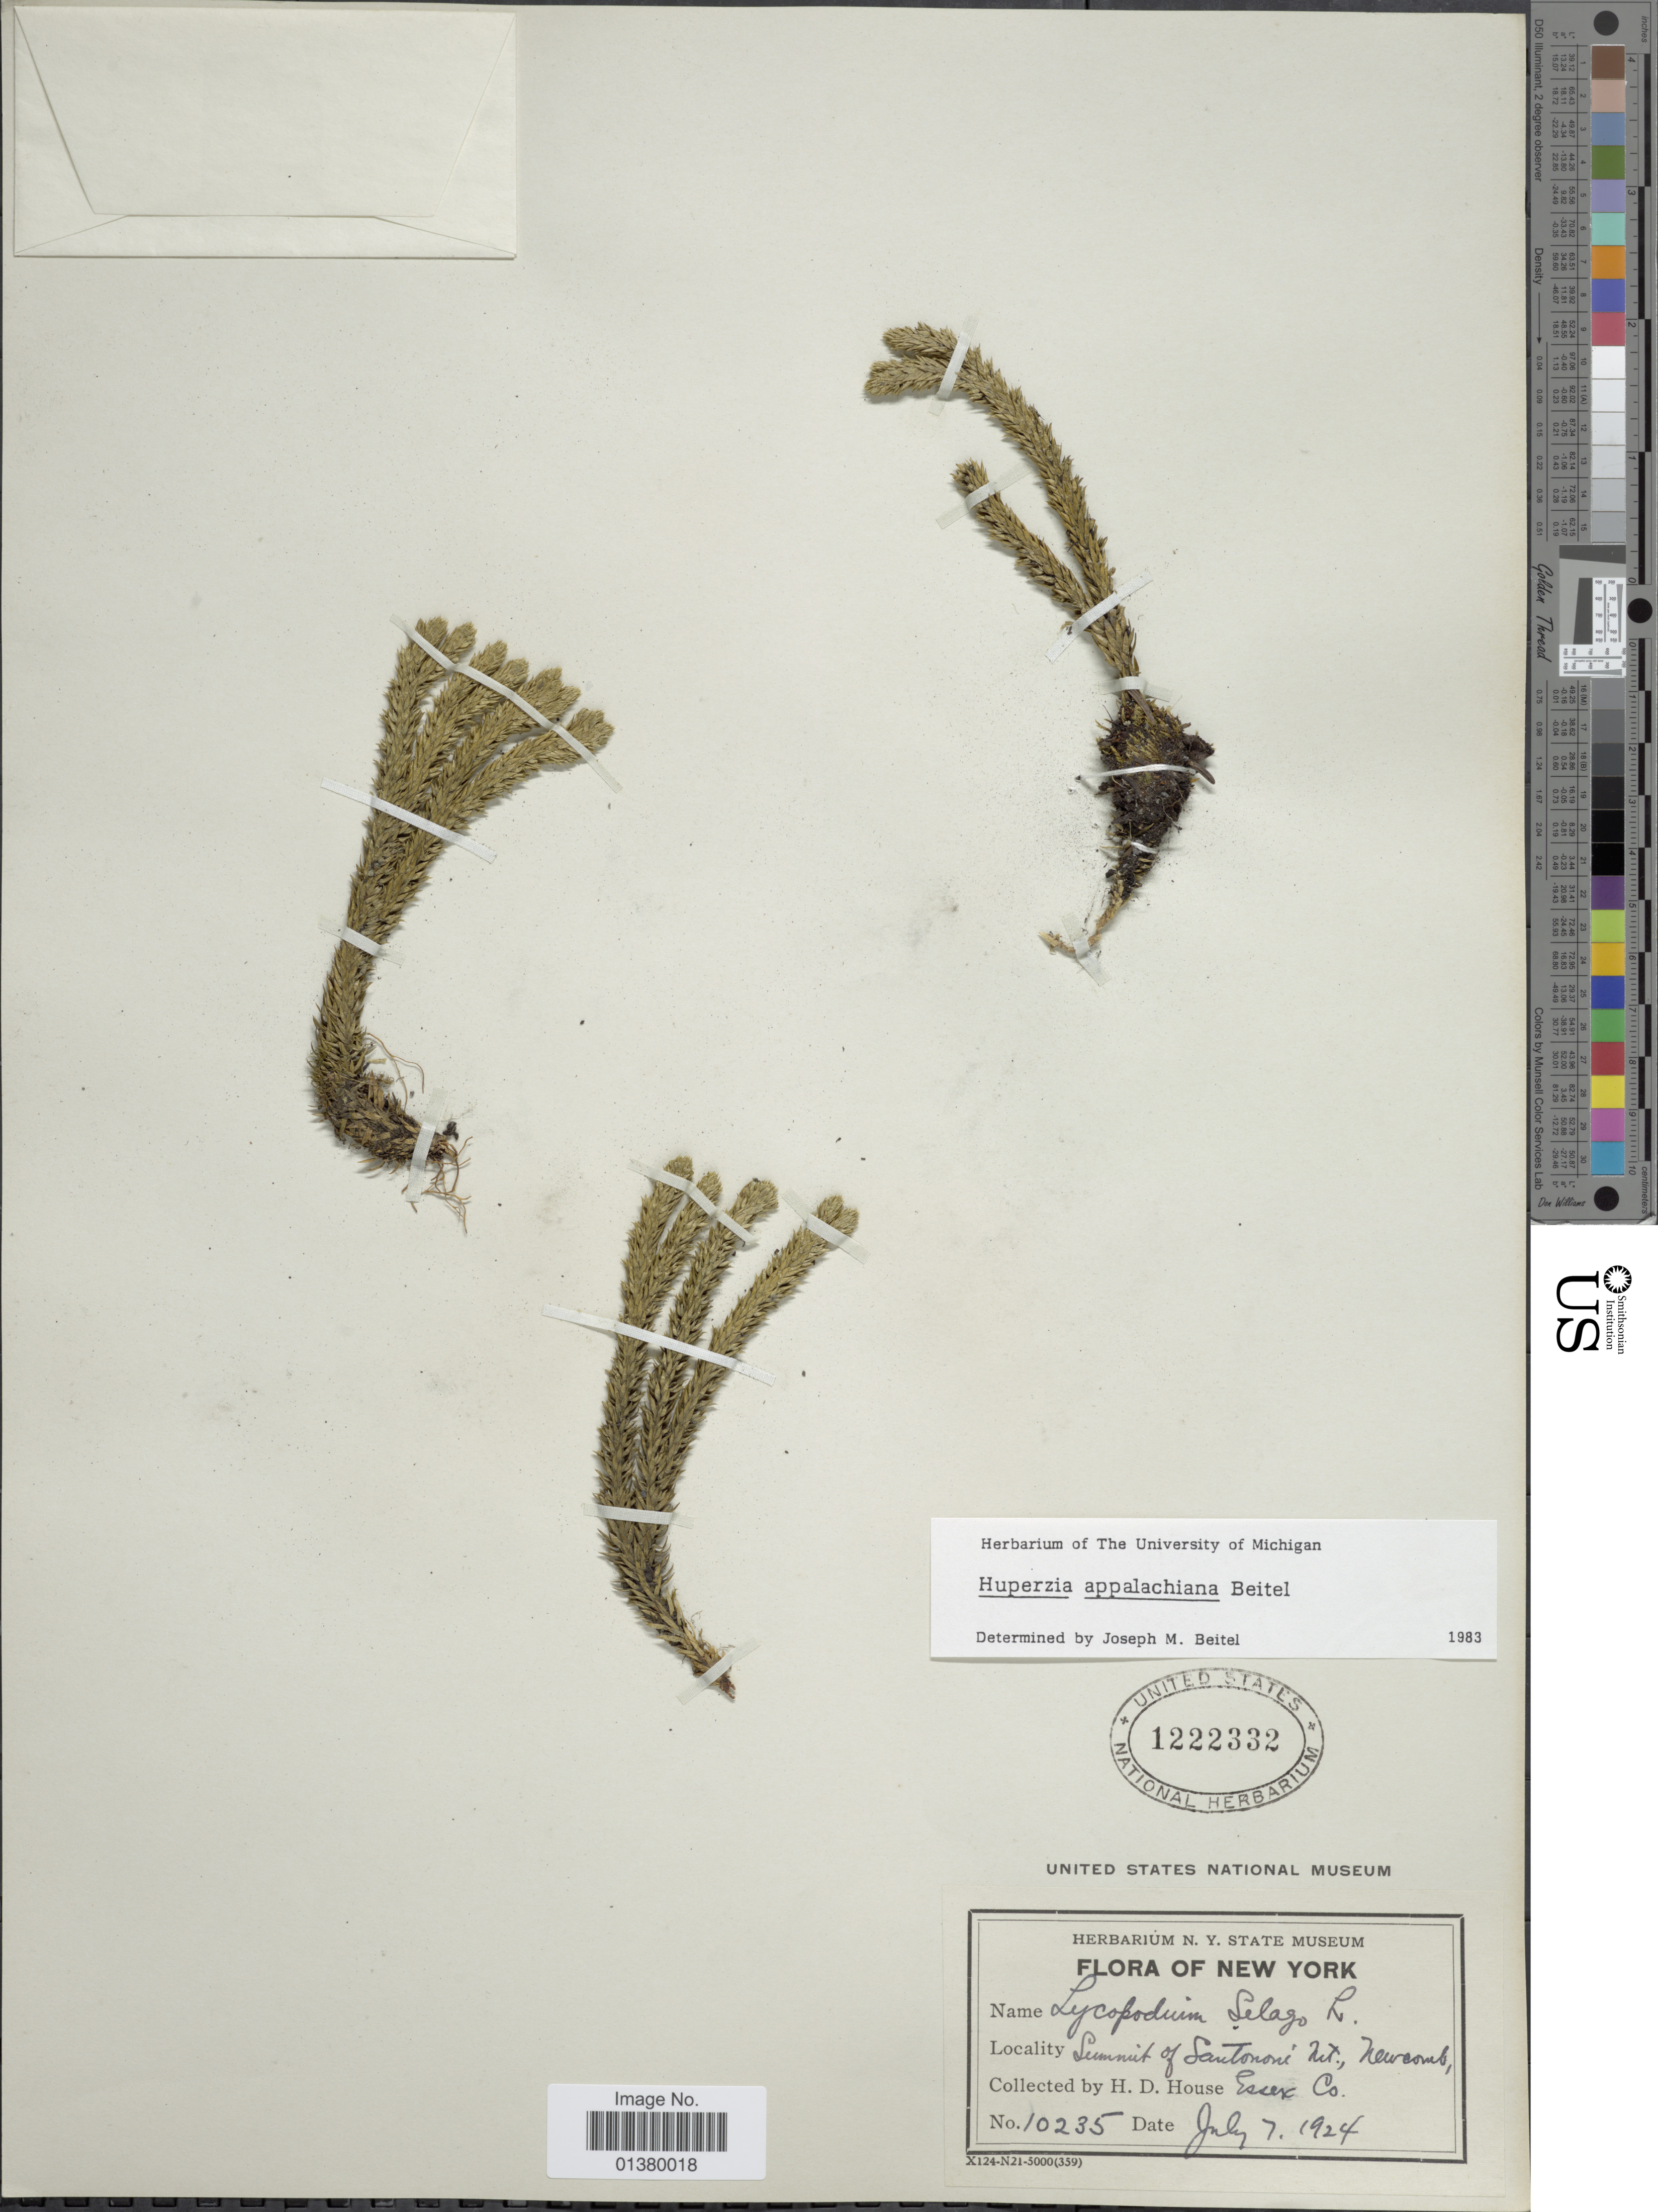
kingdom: Plantae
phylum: Tracheophyta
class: Lycopodiopsida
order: Lycopodiales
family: Lycopodiaceae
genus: Huperzia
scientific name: Huperzia appalachiana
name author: Beitel & Mickel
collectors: H. D. House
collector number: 10235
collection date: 1924-07-07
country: United States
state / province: New York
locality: Summit of Santononi Mt., Newcomb, Essex Co.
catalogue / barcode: US 1222332